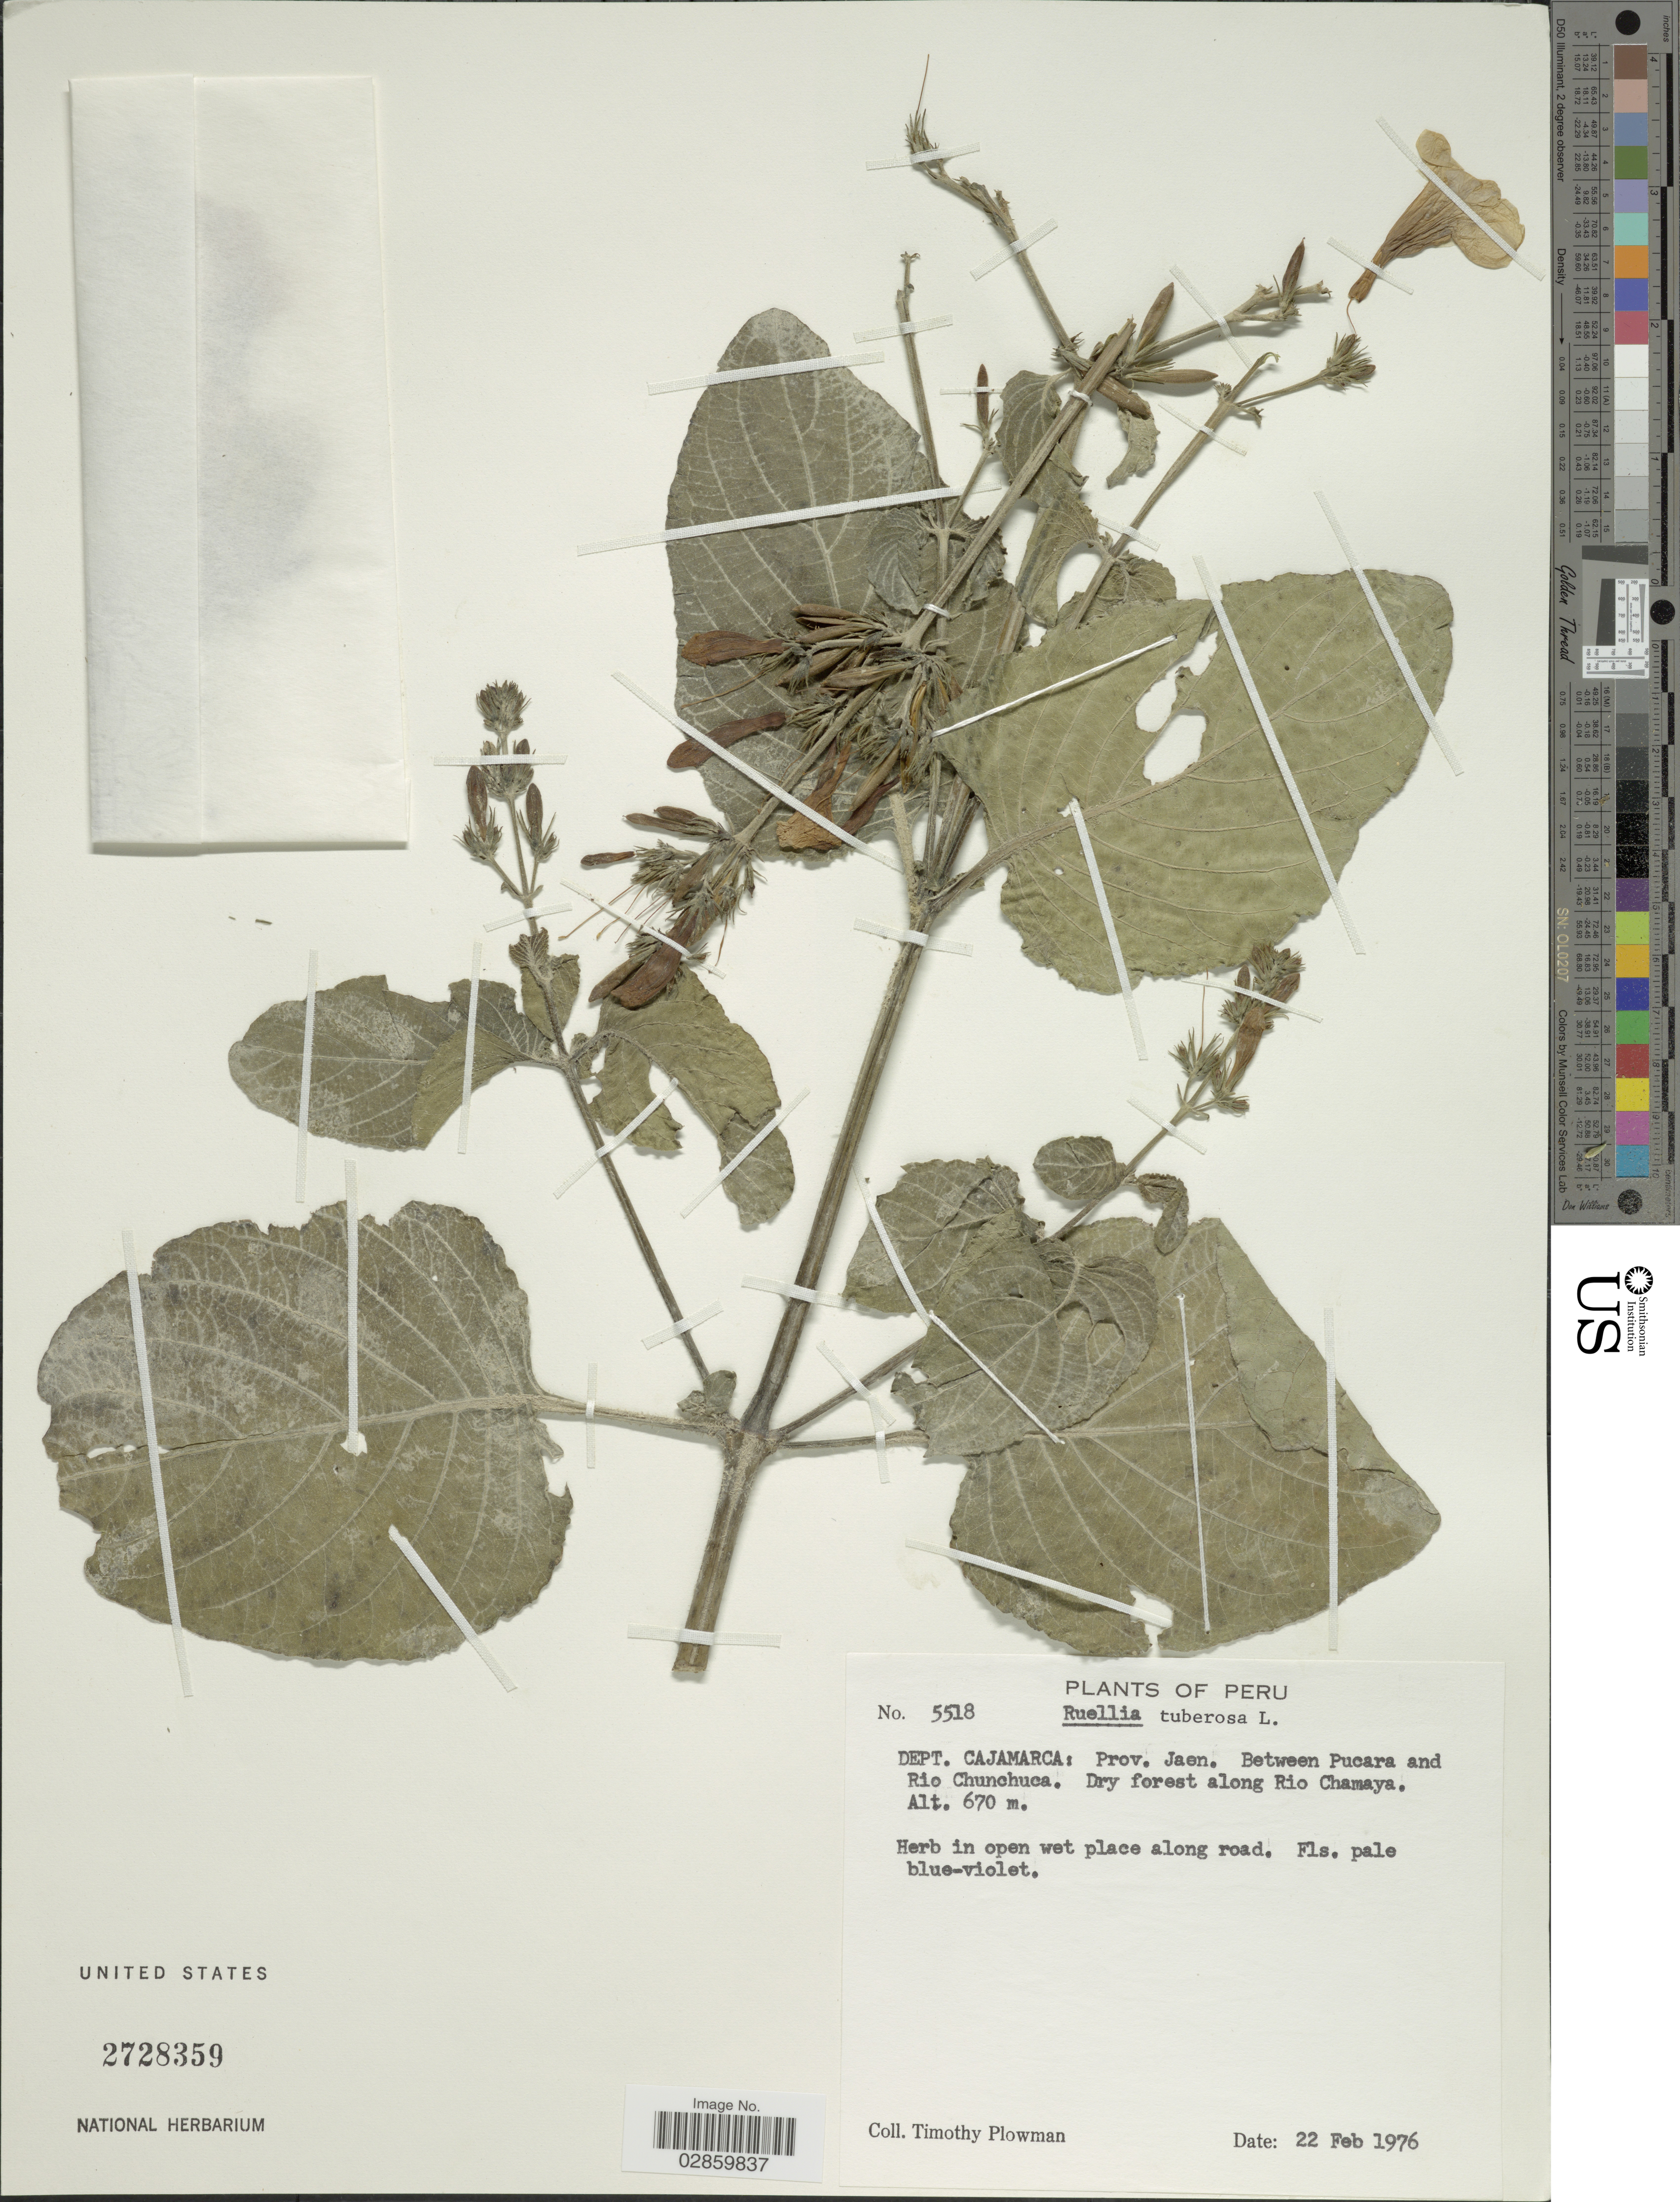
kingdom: Plantae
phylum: Tracheophyta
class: Magnoliopsida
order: Lamiales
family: Acanthaceae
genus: Ruellia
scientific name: Ruellia ciliatiflora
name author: Hook.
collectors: T. Plowman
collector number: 5518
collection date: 1976-02-22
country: Peru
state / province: Cajamarca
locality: Dept. Cajamarca: Prov. Jaen. Between Pucara and Rio Chunchuca. Dry forest along Rio Chamaya.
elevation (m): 670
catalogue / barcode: US 2728359